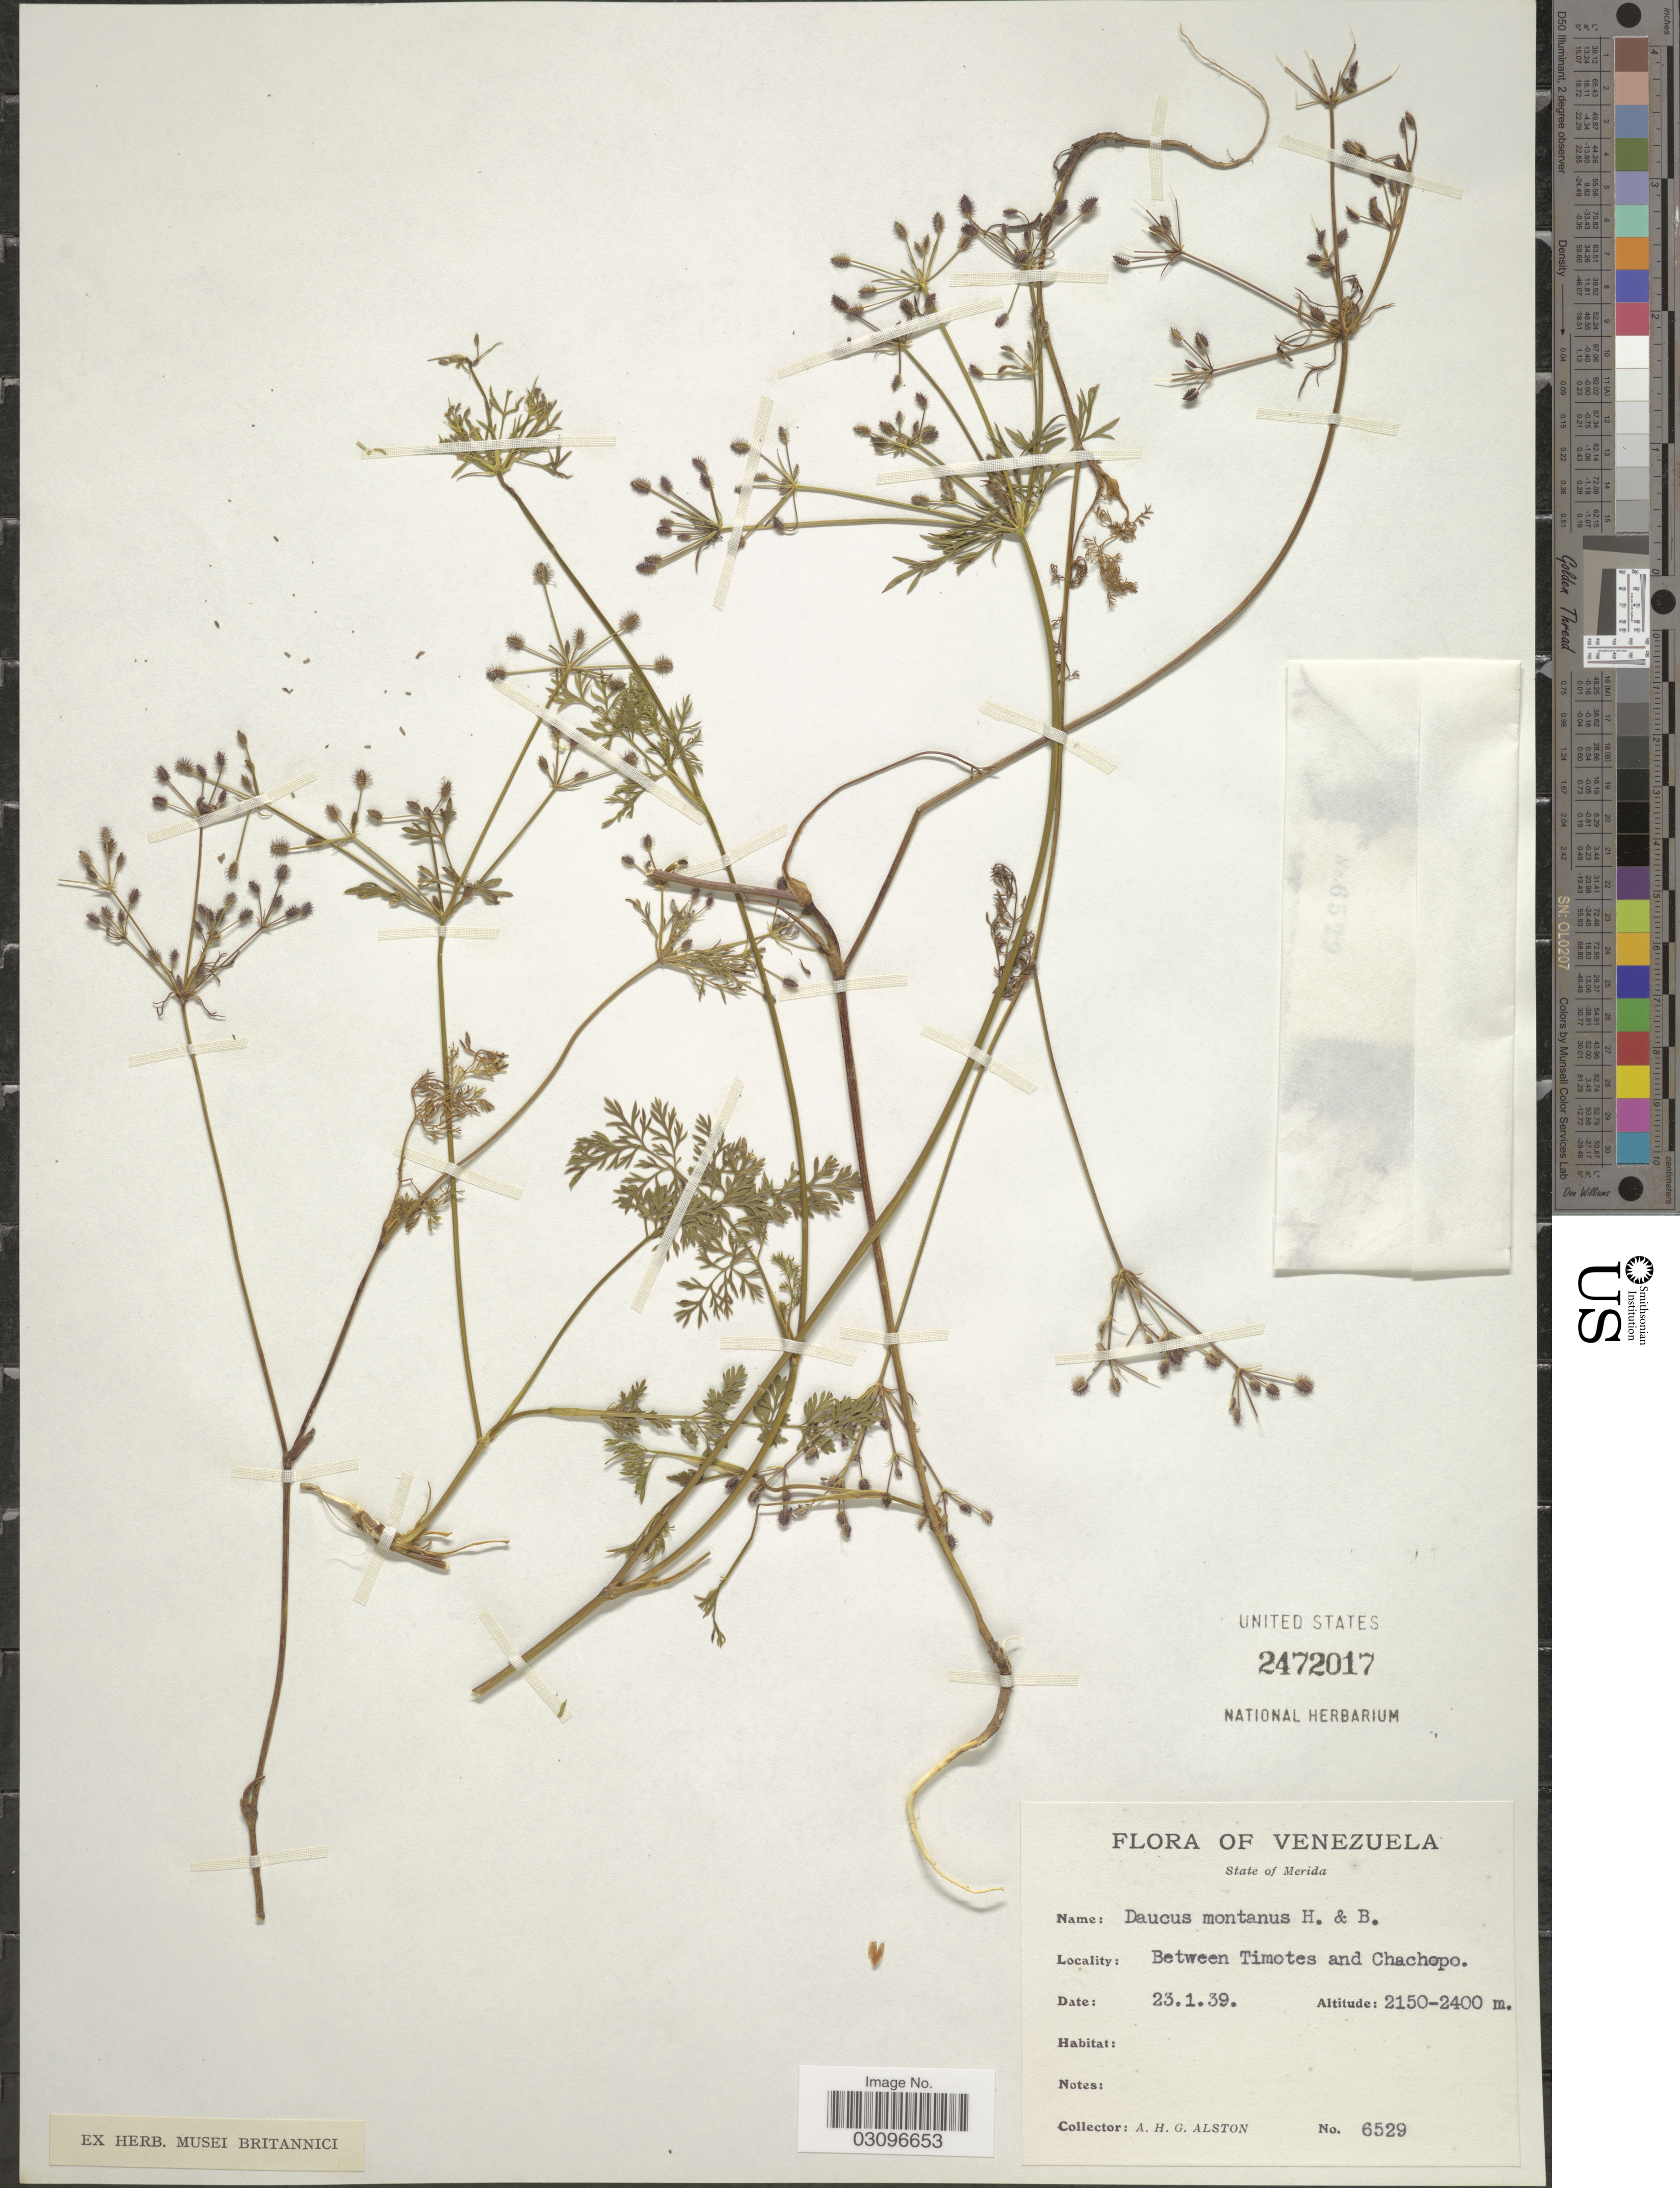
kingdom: Plantae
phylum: Tracheophyta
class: Magnoliopsida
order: Apiales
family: Apiaceae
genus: Daucus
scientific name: Daucus montanus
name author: Humb. & Bonpl. ex Spreng.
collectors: A. H. Alston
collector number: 6529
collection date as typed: Transcribed d/m/y: 23/1/39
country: Venezuela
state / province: Mérida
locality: Between Timotes and Chachopo.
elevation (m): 2150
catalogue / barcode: US 2472017